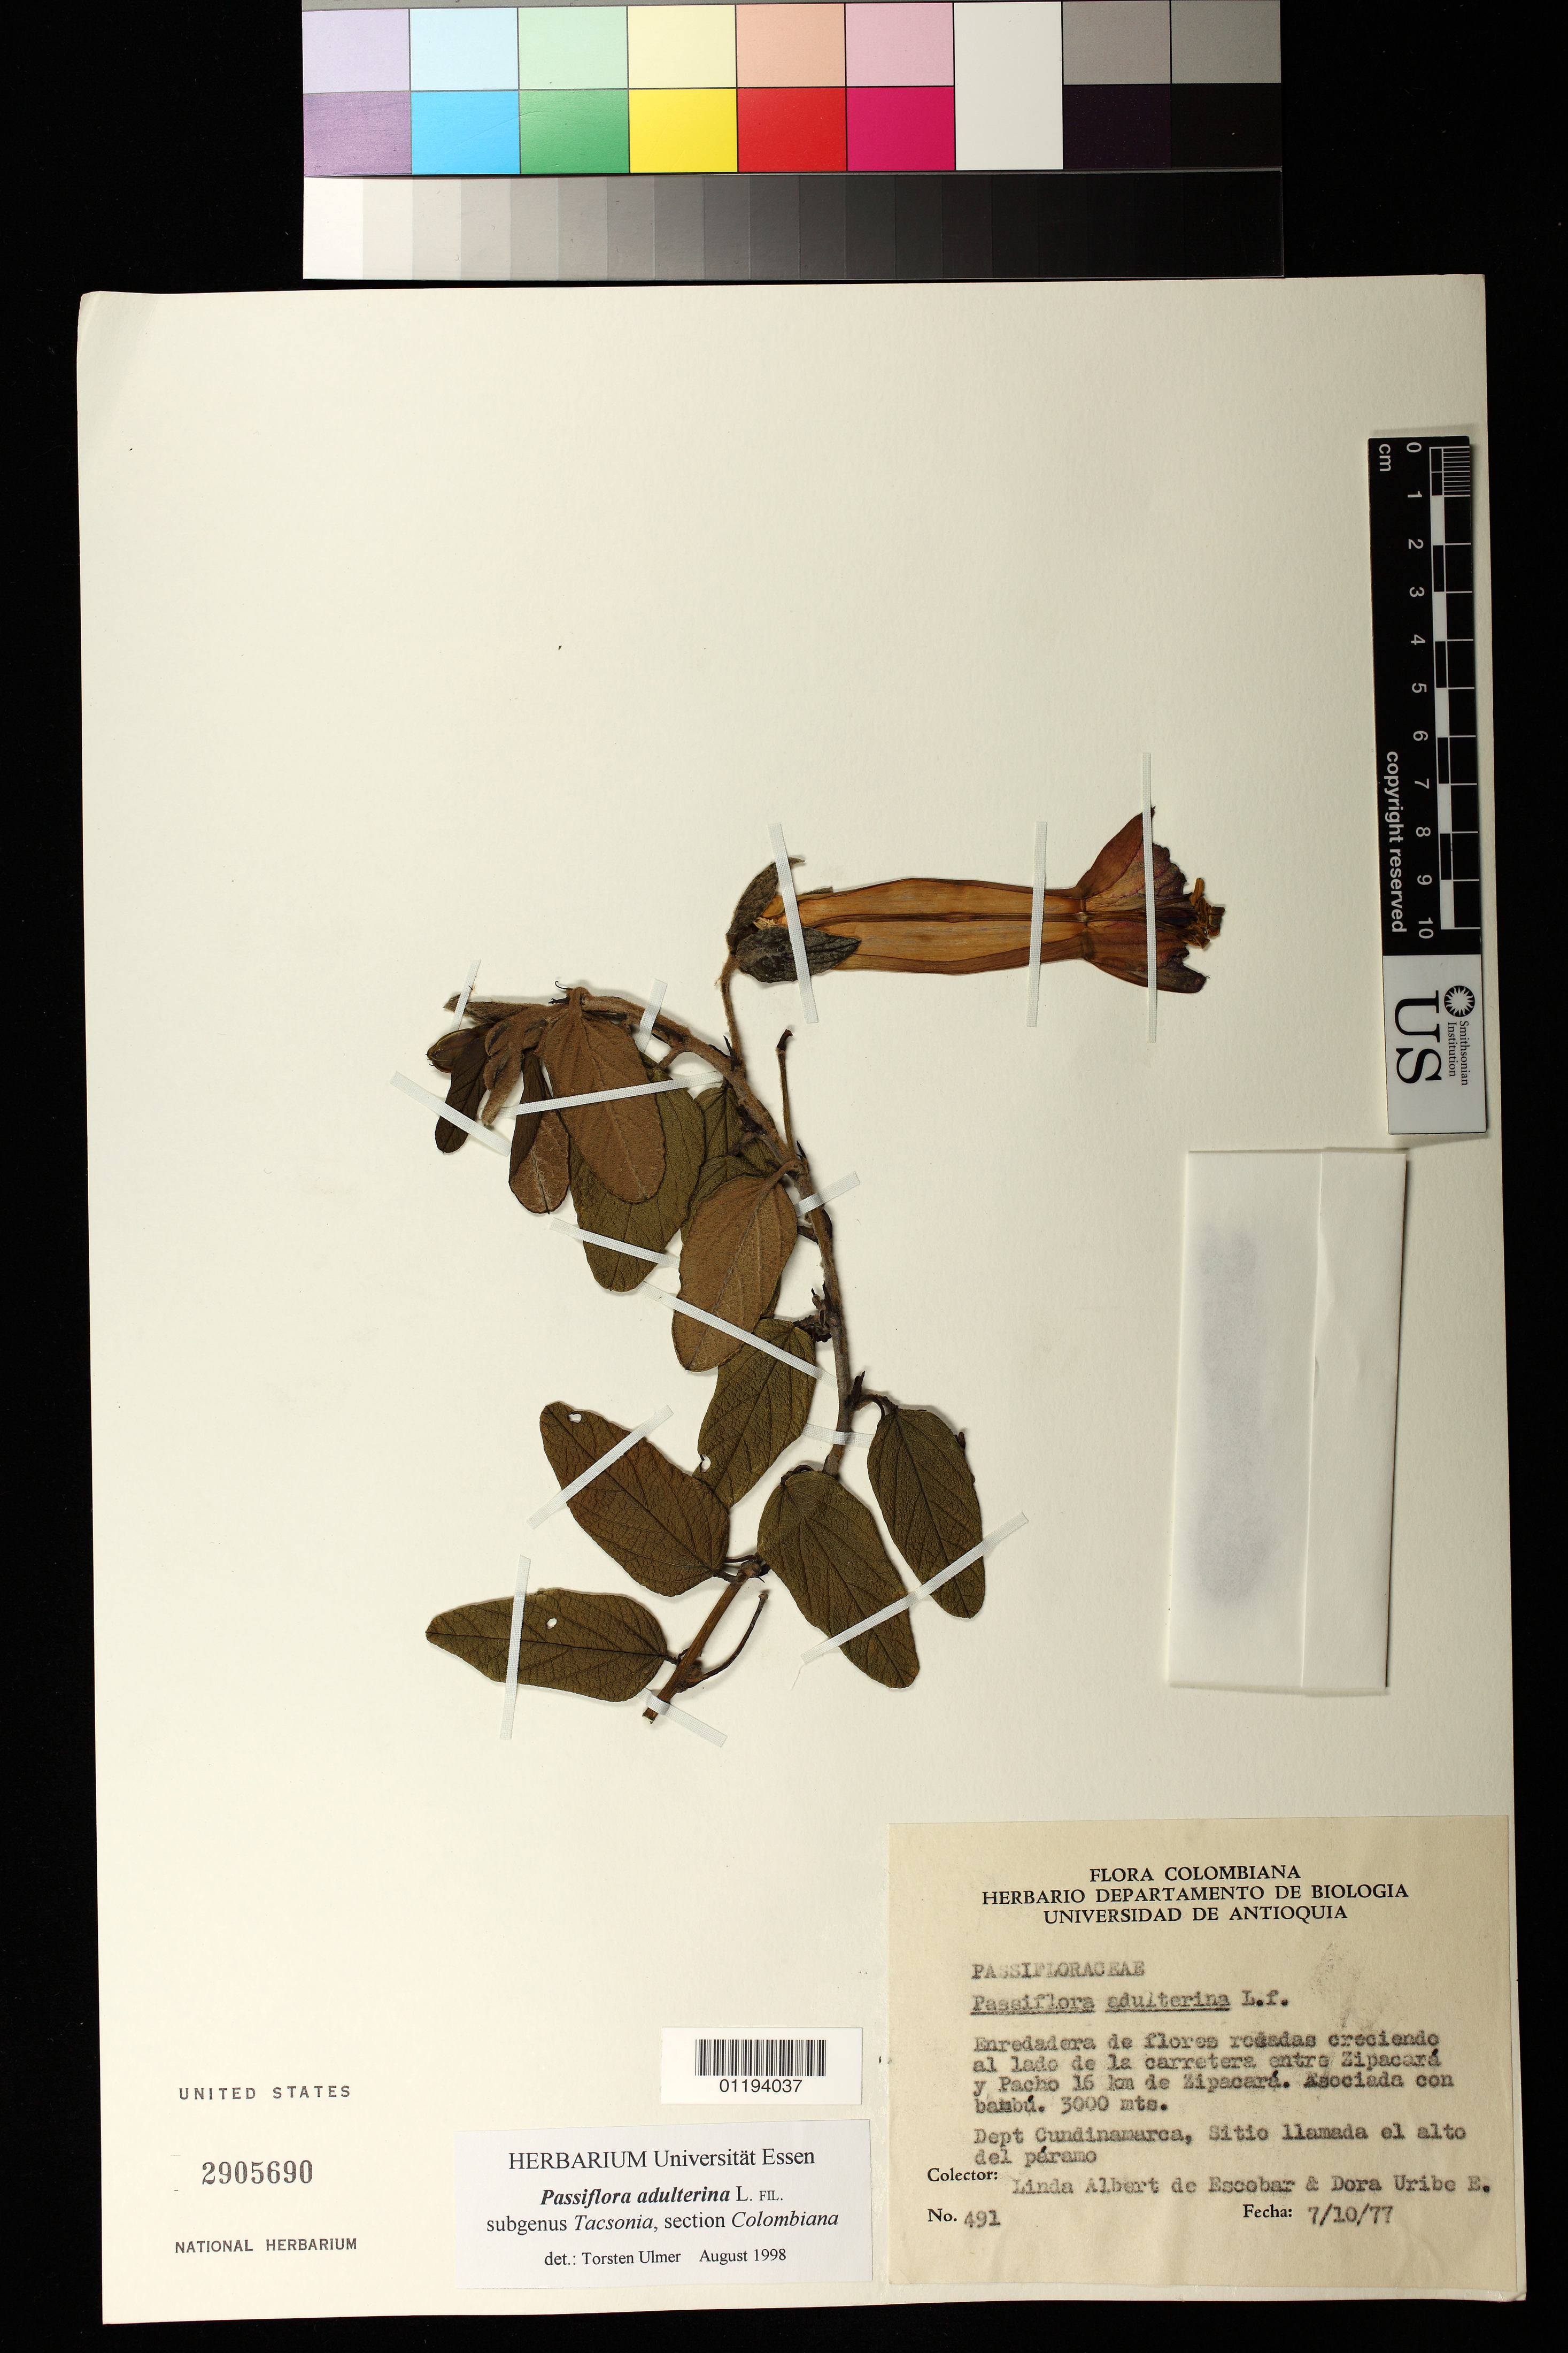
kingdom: Plantae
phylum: Tracheophyta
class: Magnoliopsida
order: Malpighiales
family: Passifloraceae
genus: Passiflora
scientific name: Passiflora adulterina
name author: L. f.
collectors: L. K. de Escobar & D. E. Uribe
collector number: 491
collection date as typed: Jul 10 1977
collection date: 1977-07-10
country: Colombia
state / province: Cundinamarca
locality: Enredadera de flores rodadas creciendo al lado de la carretera entre Zipacara [Zipaquirá] y Pacho 16 km de Zipacara [Zipaquirá]. Asociada con banbu. Dept Cundinamarca, Sitio llamada el alto del paramo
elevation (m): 3000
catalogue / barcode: US 2905690